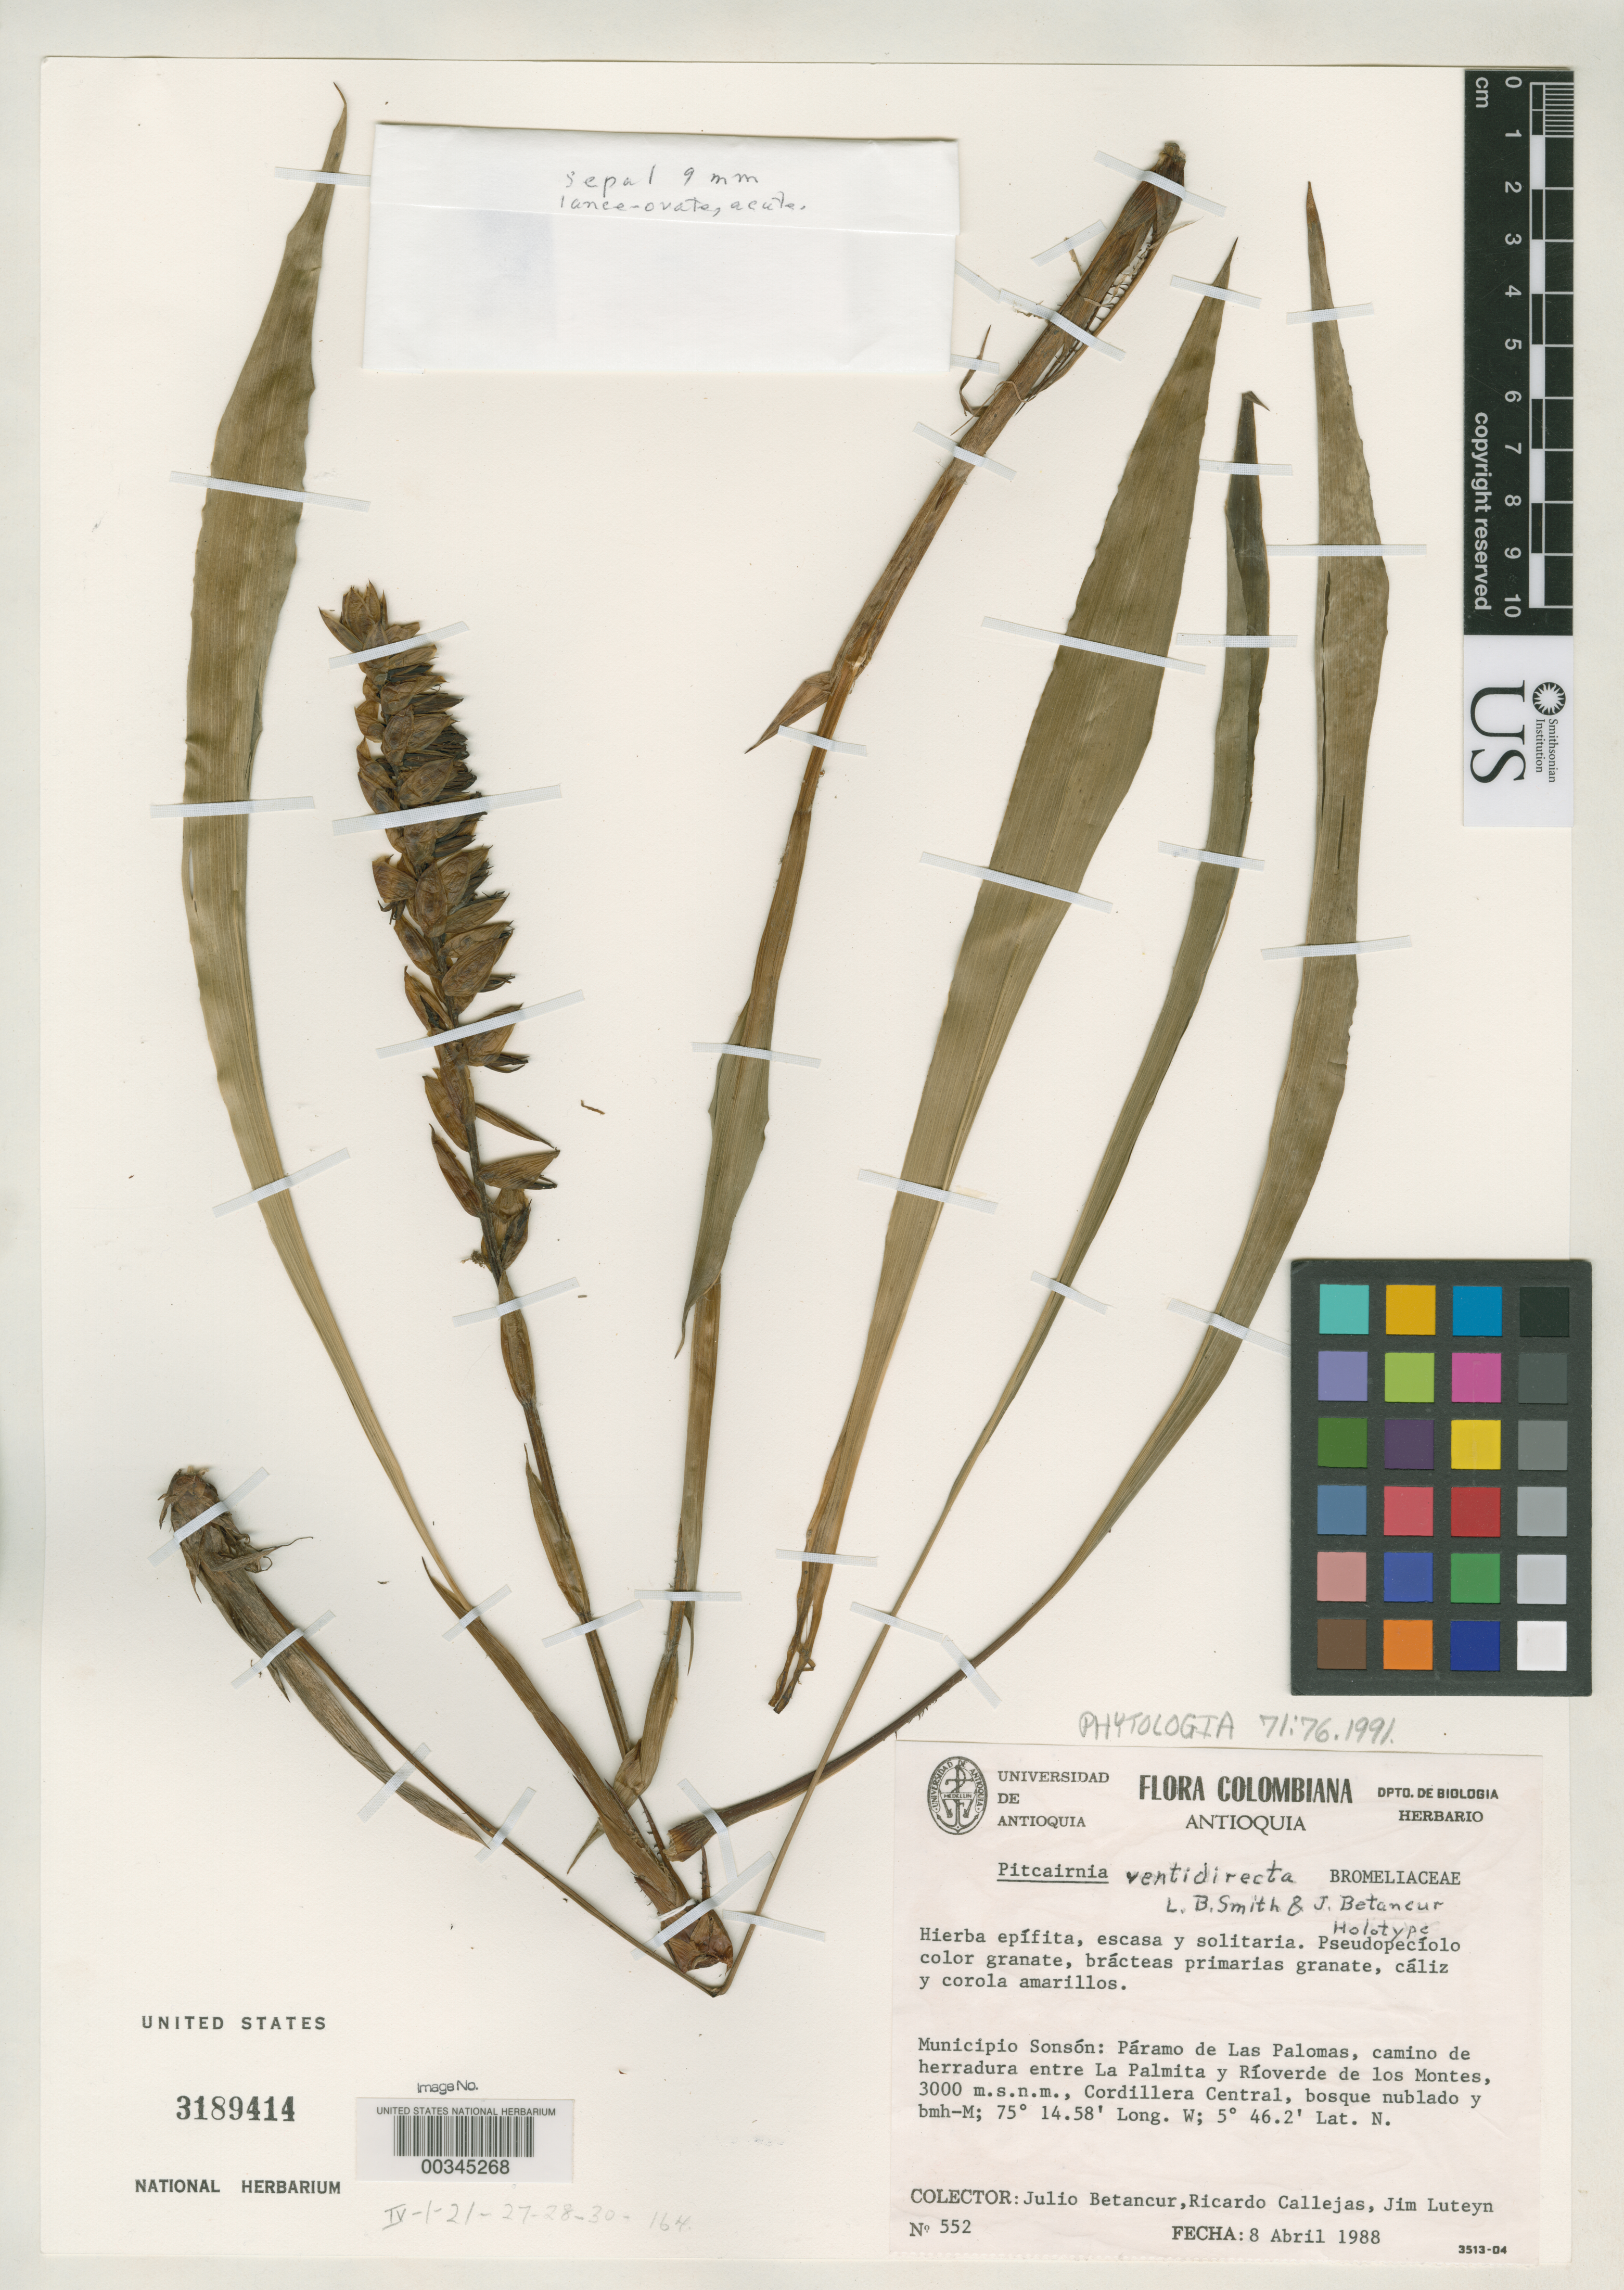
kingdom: Plantae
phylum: Tracheophyta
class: Liliopsida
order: Poales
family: Bromeliaceae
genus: Pitcairnia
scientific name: Pitcairnia ventidirecta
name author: L.B. Sm. & Betancur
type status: Holotype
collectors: J. C. Betancur, R. Callejas & J. L. Luteyn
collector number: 552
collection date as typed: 08 Apr 1988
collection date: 1988-04-08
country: Colombia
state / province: Antioquia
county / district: Sonsón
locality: Paramo de Las PaLomas, paved road between La Palmita & Rio Verde del Los Montes, Cordillera Central.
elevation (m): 3000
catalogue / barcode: US 3189414